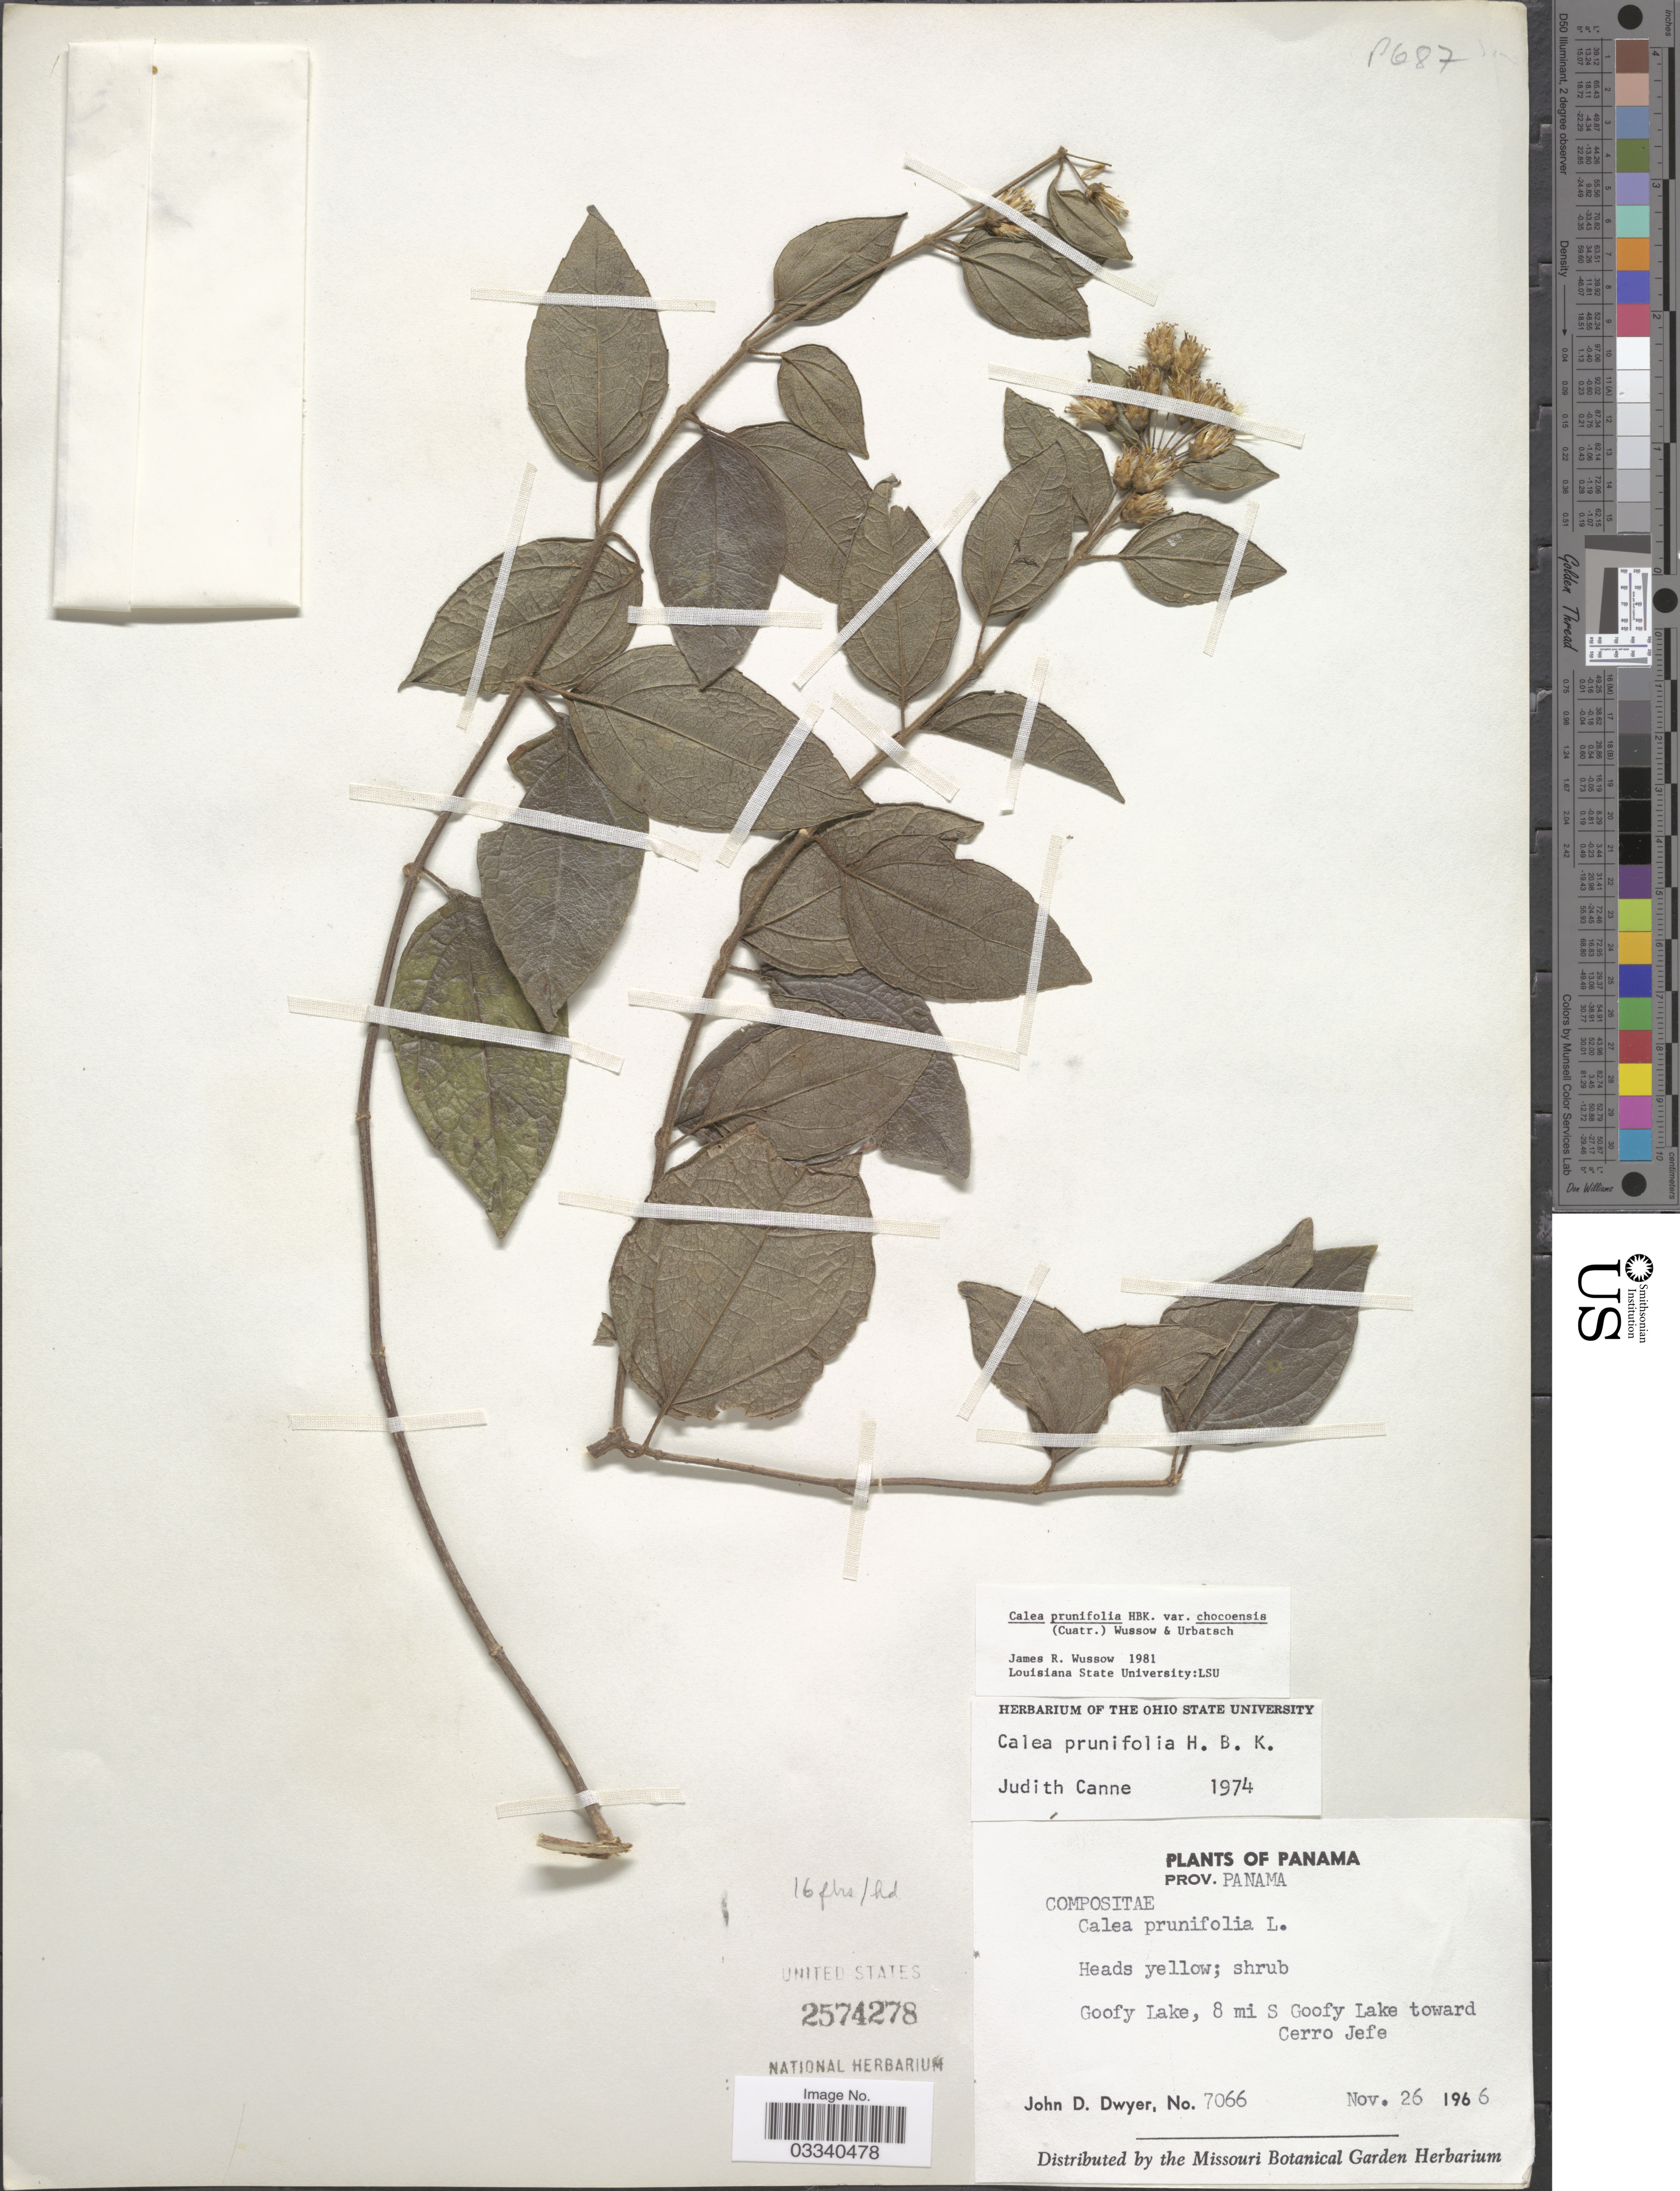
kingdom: Plantae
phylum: Tracheophyta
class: Magnoliopsida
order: Asterales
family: Asteraceae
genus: Calea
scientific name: Calea prunifolia var. chocoensis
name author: Kunth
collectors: J. D. Dwyer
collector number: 7066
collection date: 1966-11-26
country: Panama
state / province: Panamá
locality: Goofy Lake, 8 mi S Goofy Lake toward Cerro Jefe.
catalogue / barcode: US 2574278